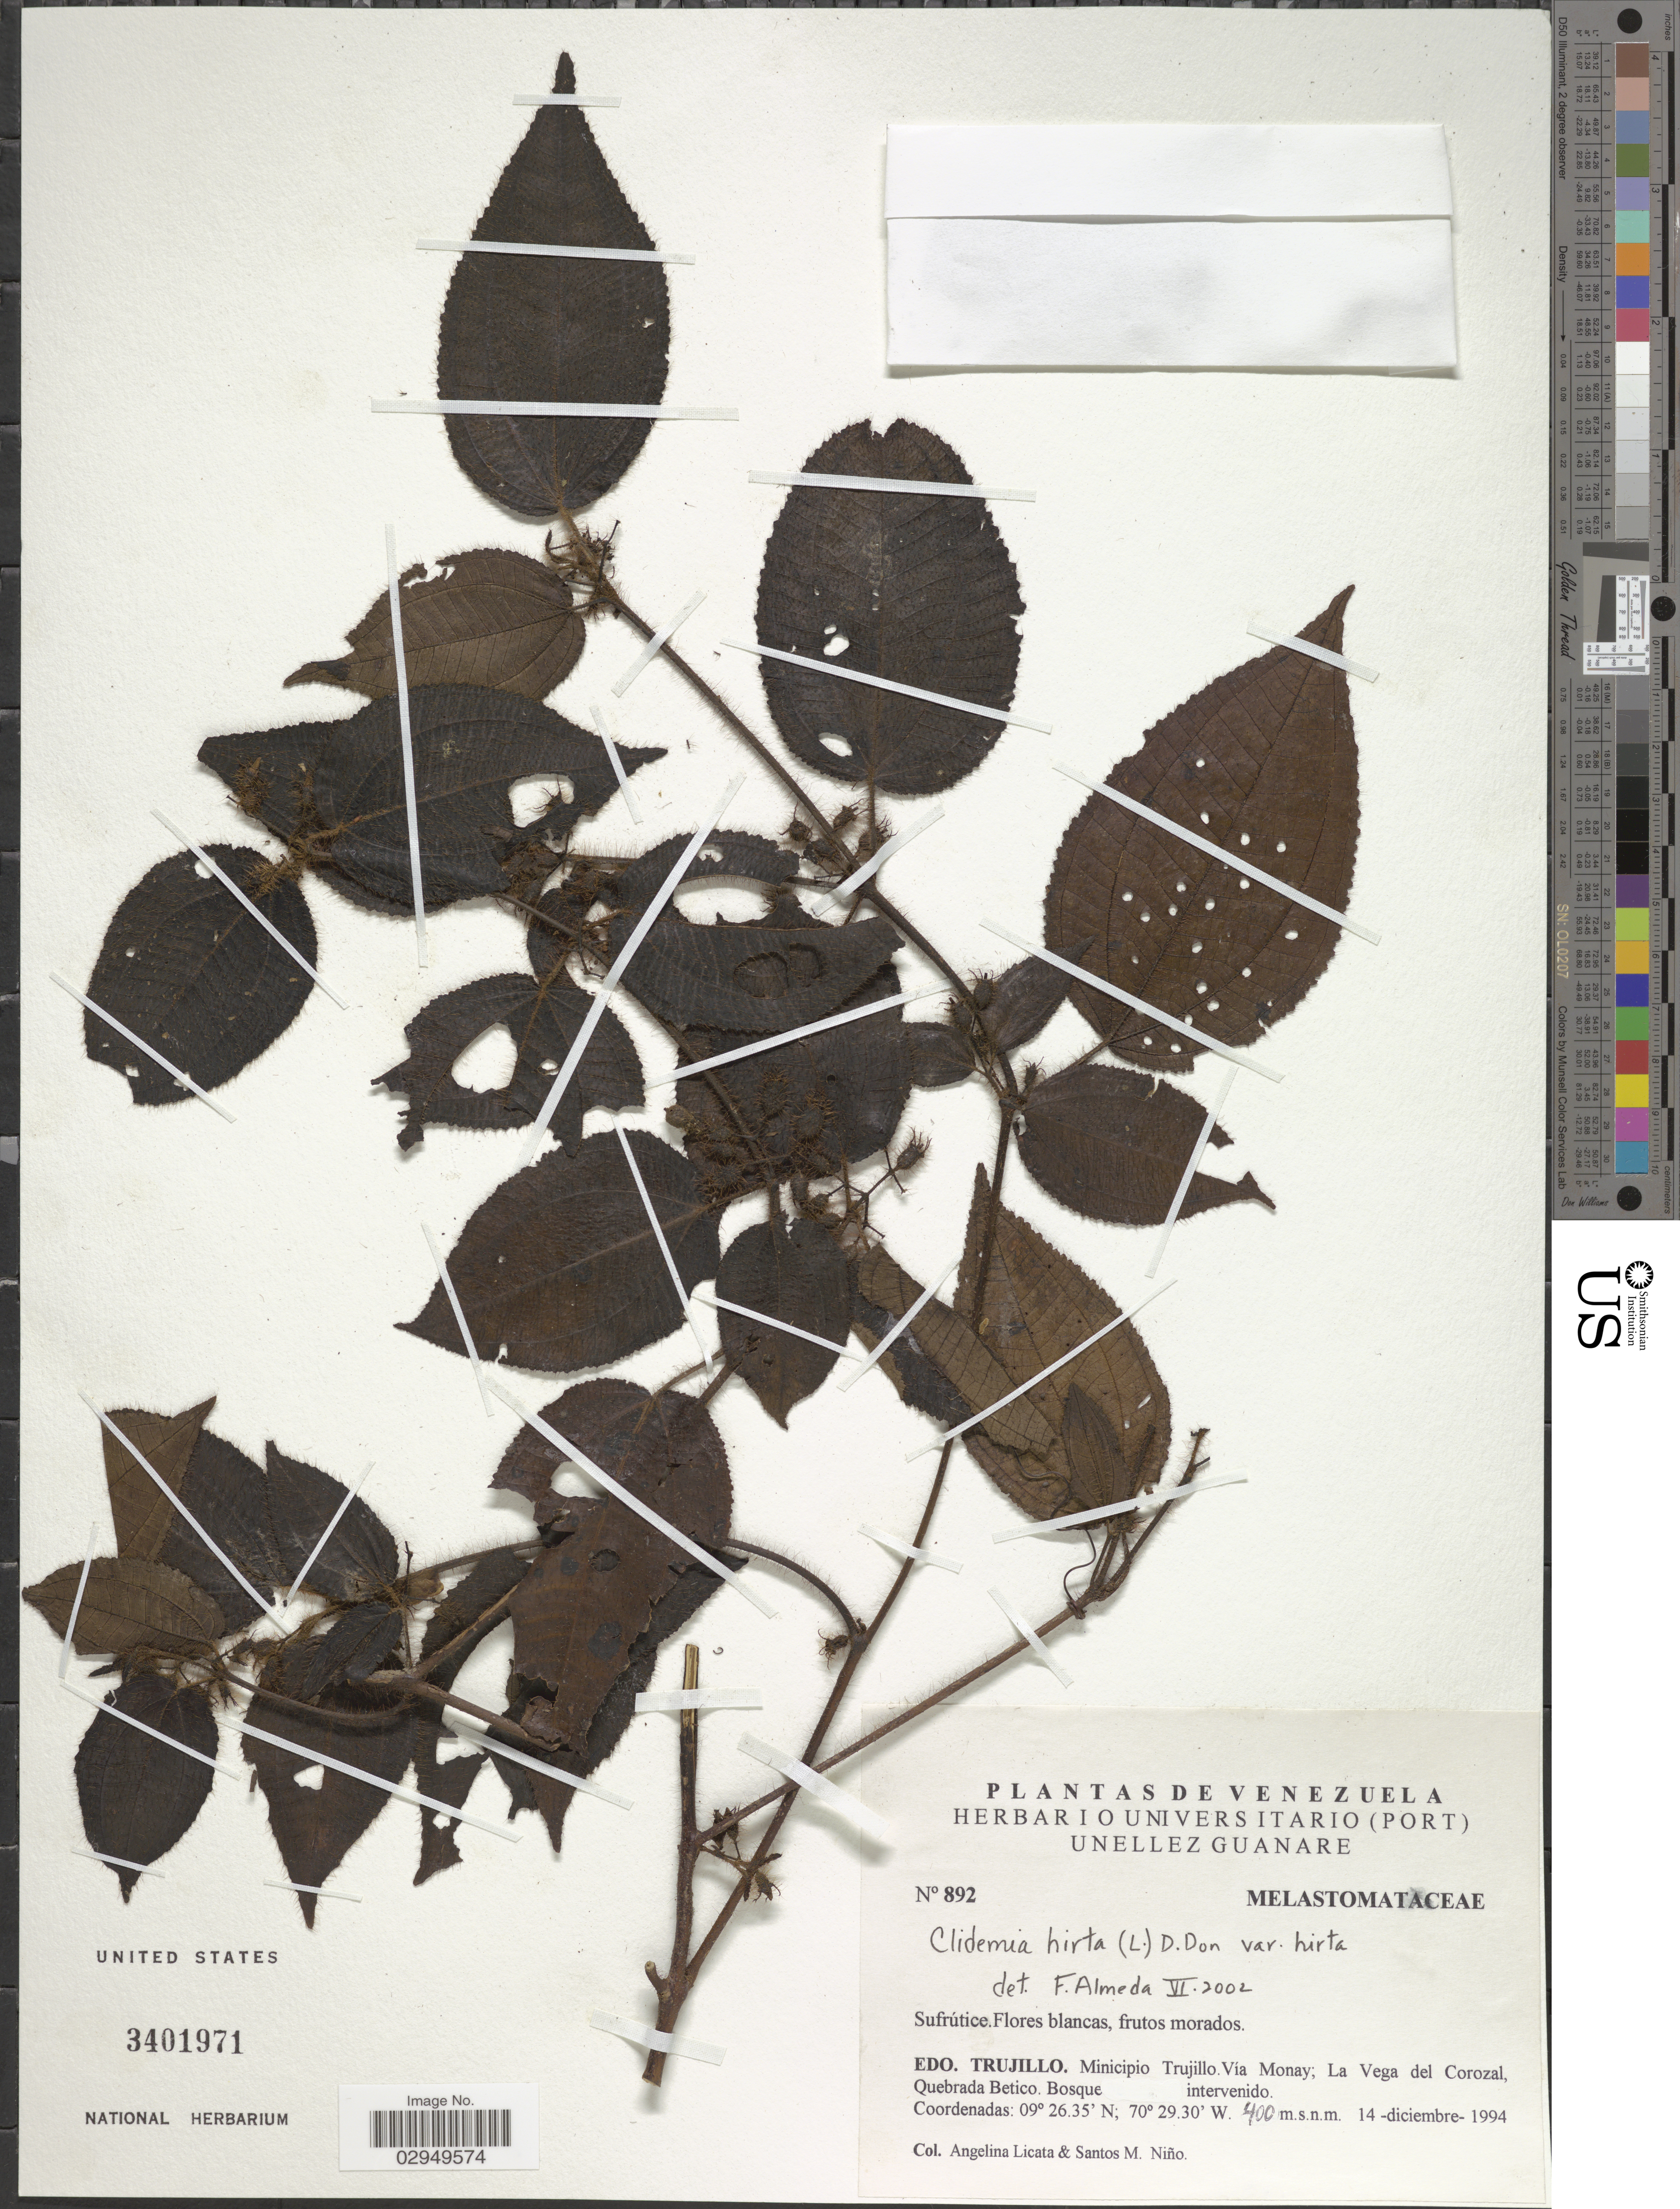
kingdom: Plantae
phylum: Tracheophyta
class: Magnoliopsida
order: Myrtales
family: Melastomataceae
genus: Clidemia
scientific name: Clidemia hirta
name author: (L.) D. Don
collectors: A. Licata & S. M. Niño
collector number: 892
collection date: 1994-12-14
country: Venezuela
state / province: Trujillo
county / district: Trujillo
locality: Vía Monay; La Vega del Corazal, Quebrada Betico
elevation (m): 400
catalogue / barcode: US 3401971